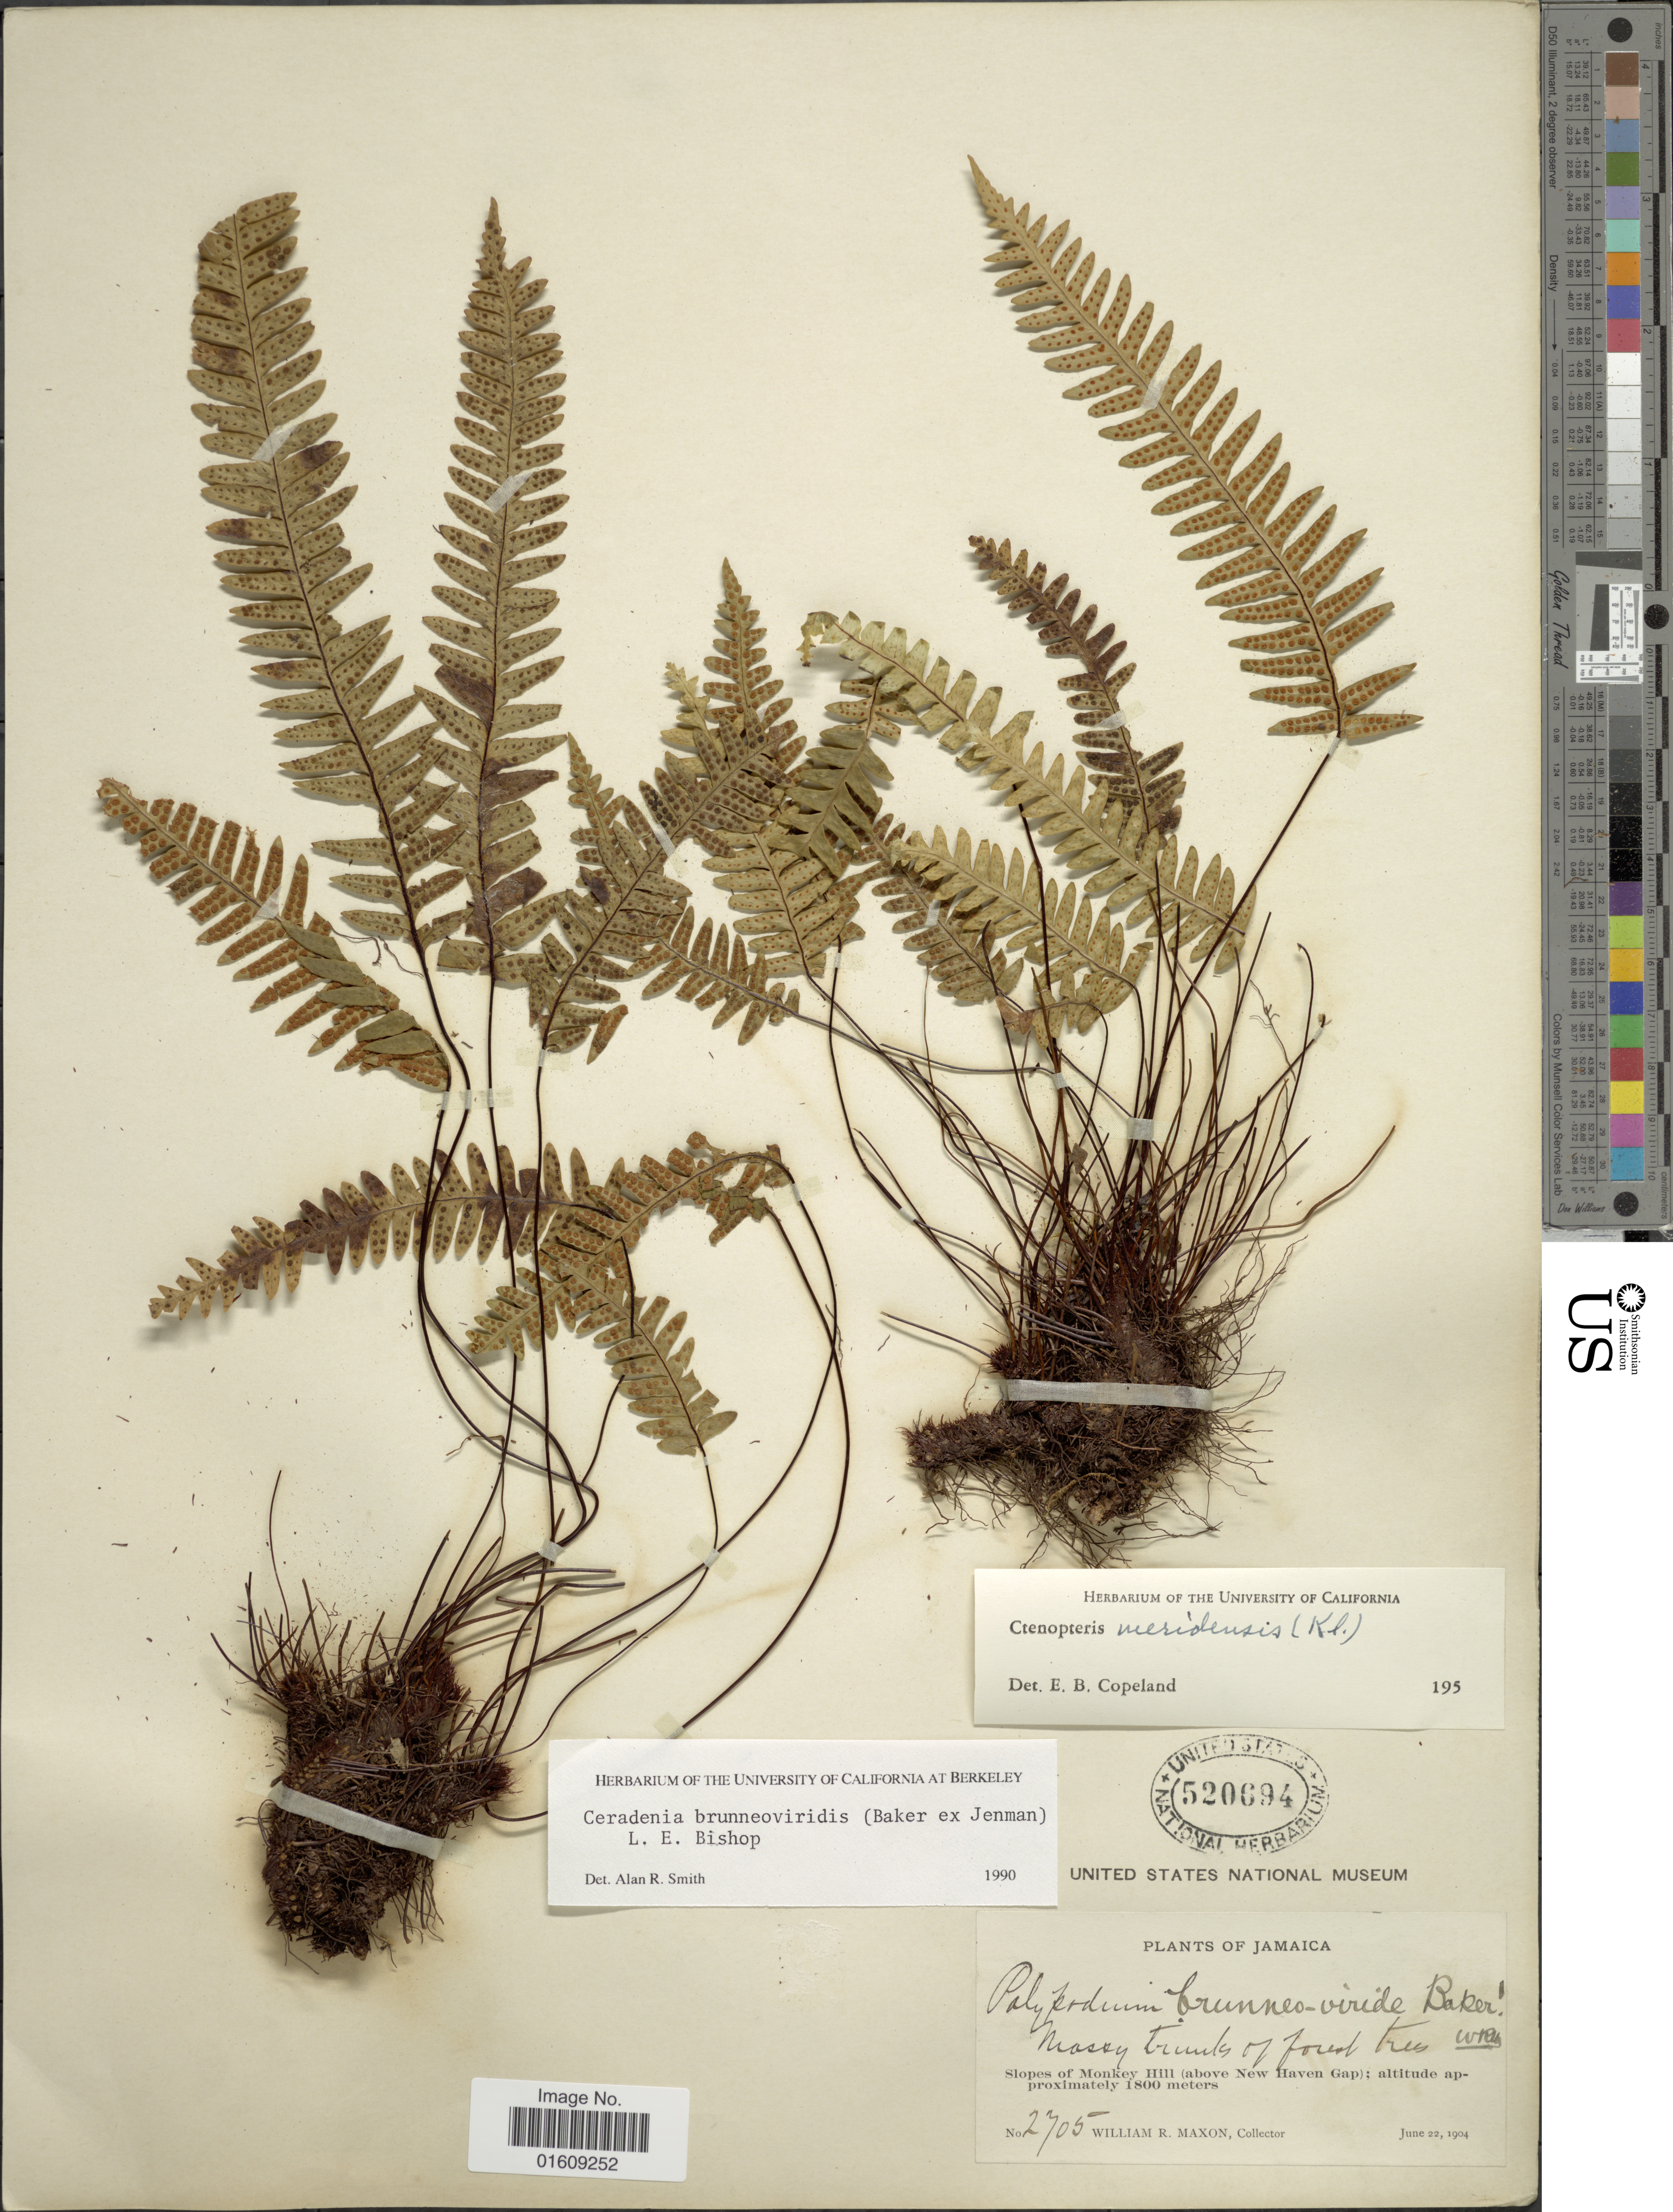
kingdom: Plantae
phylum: Tracheophyta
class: Polypodiopsida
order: Polypodiales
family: Polypodiaceae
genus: Ceradenia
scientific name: Ceradenia brunneoviridis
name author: (Baker ex Jenman) L.E. Bishop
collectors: W. R. Maxon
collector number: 2705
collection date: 1904-06-22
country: Jamaica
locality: Jamaica, slopes of Monkey Hill (above New Haven Gap).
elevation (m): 1800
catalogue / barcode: US 520694